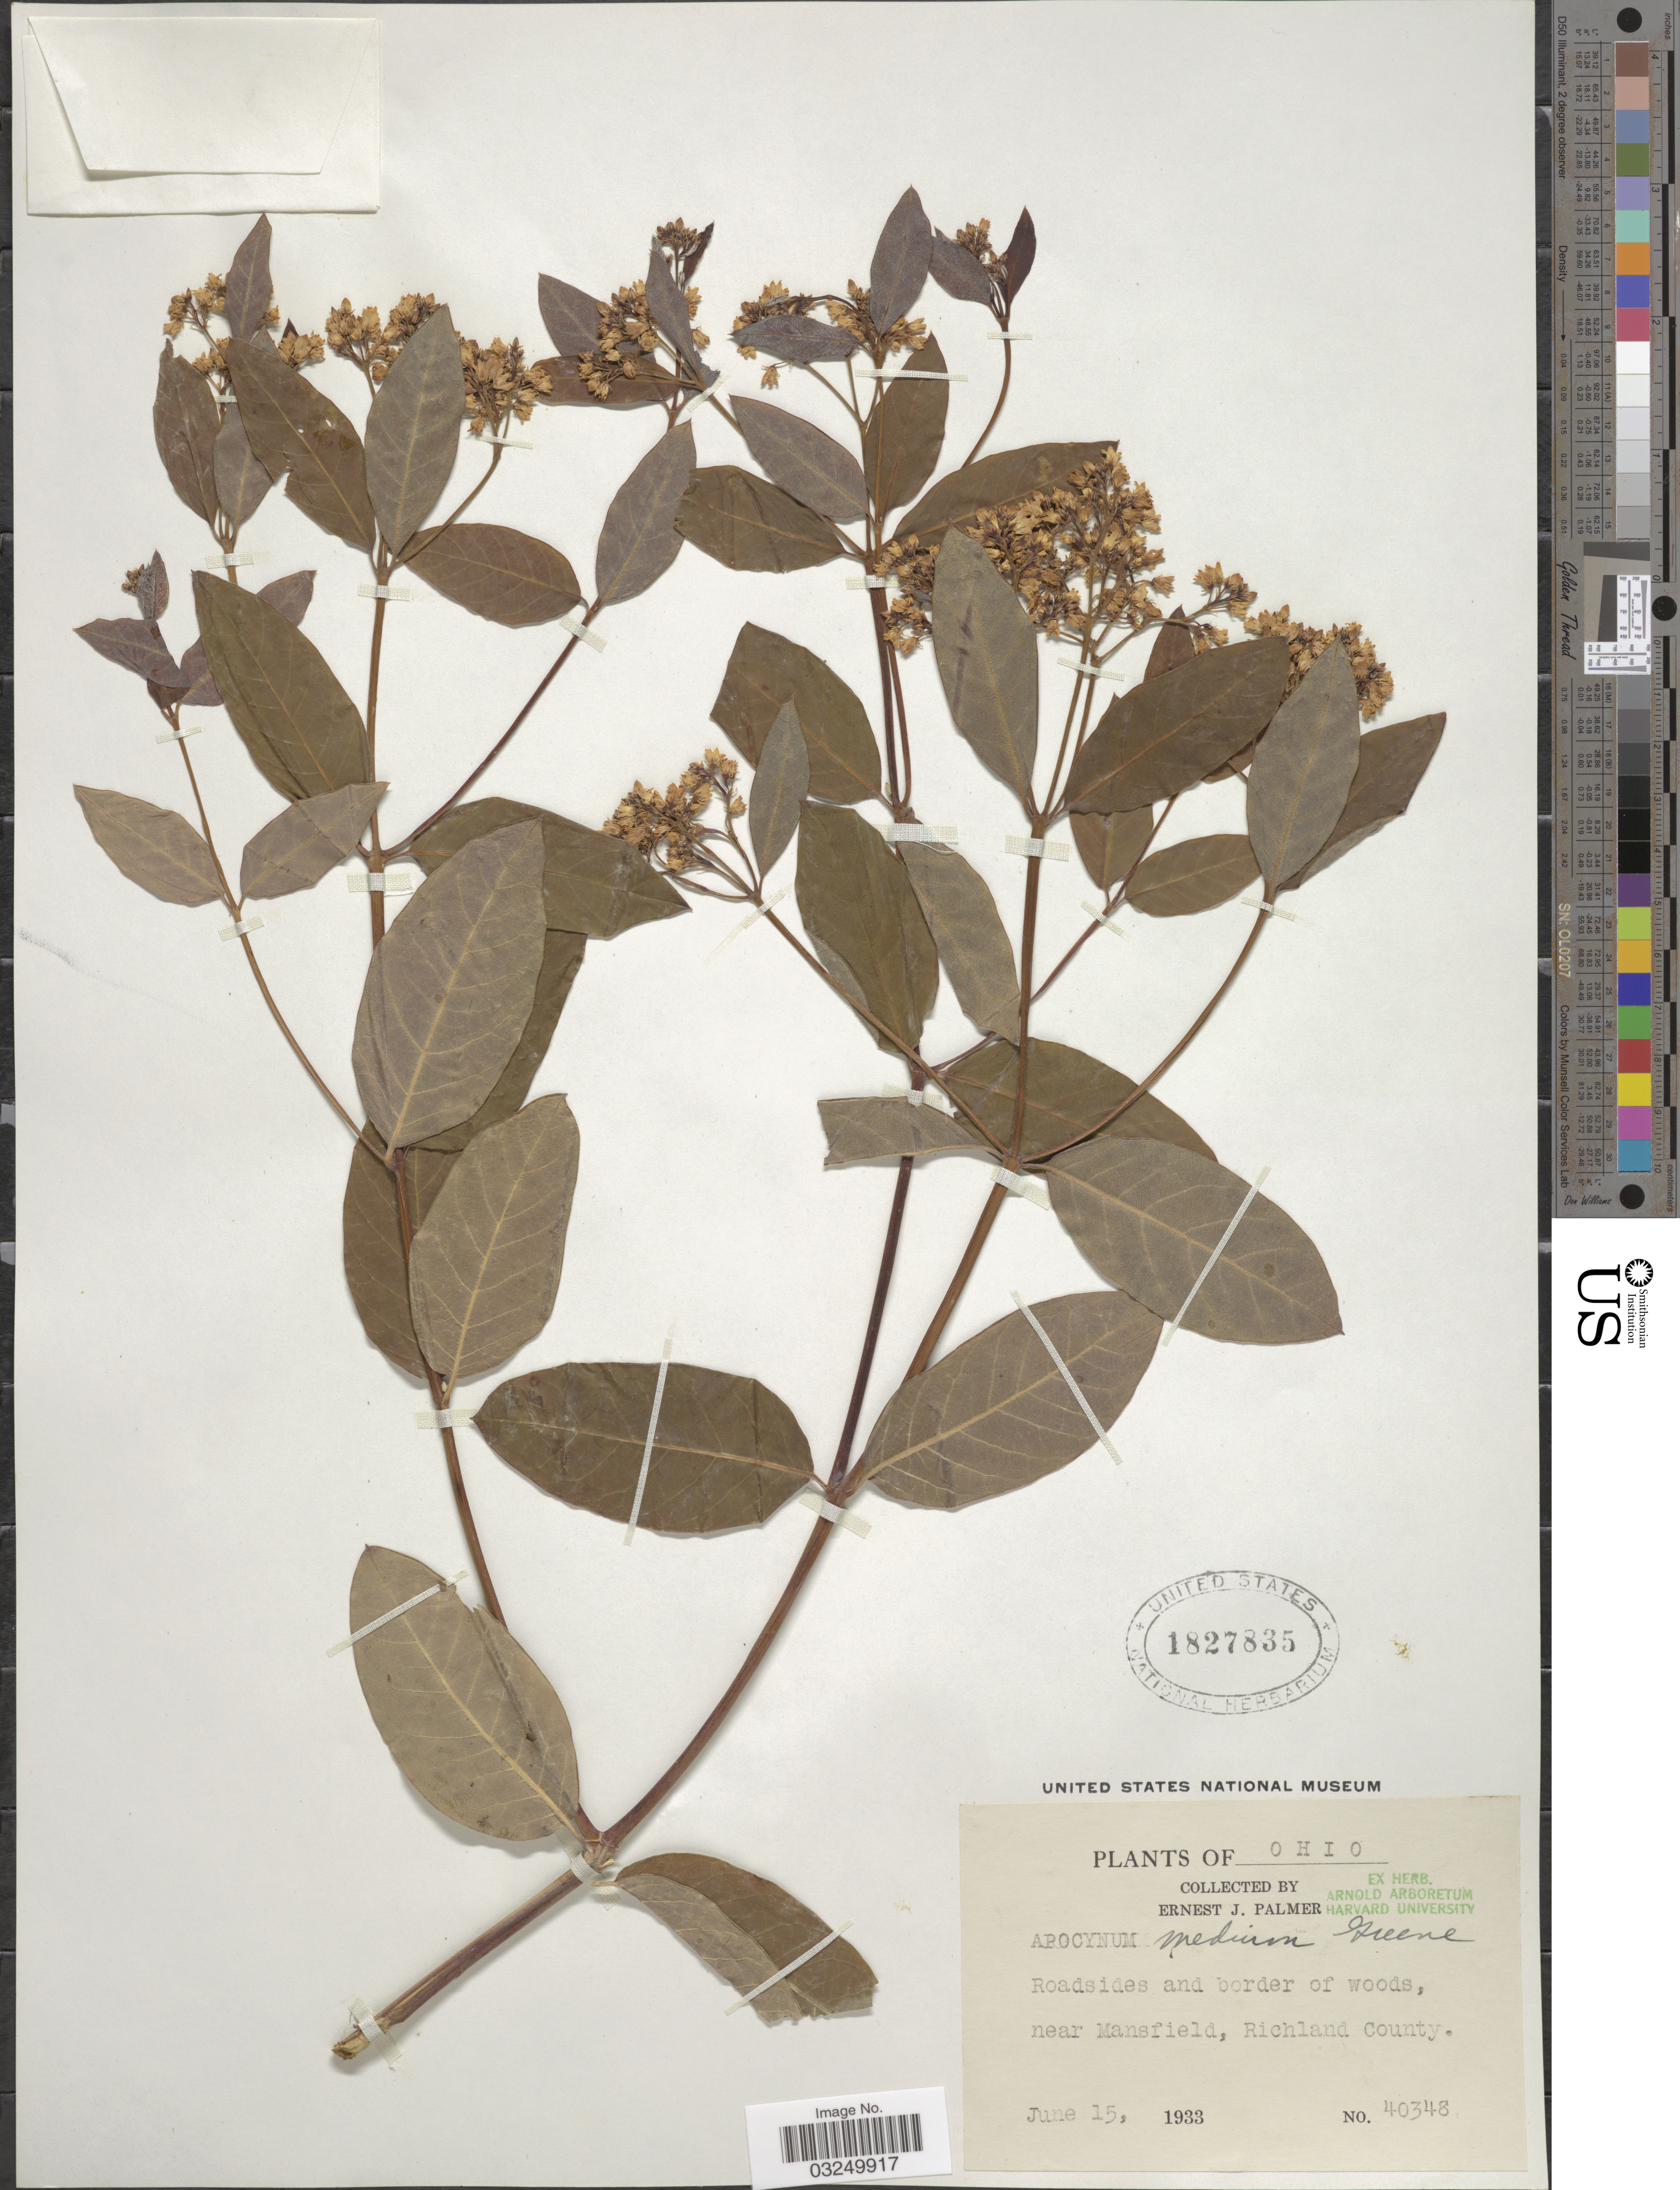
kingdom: Plantae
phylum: Tracheophyta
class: Magnoliopsida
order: Gentianales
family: Apocynaceae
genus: Apocynum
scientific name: Apocynum medium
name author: Greene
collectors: E. J. Palmer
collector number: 40348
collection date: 1933-06-15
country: United States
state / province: Ohio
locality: Near Mansfield, Richland County.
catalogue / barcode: US 1827835